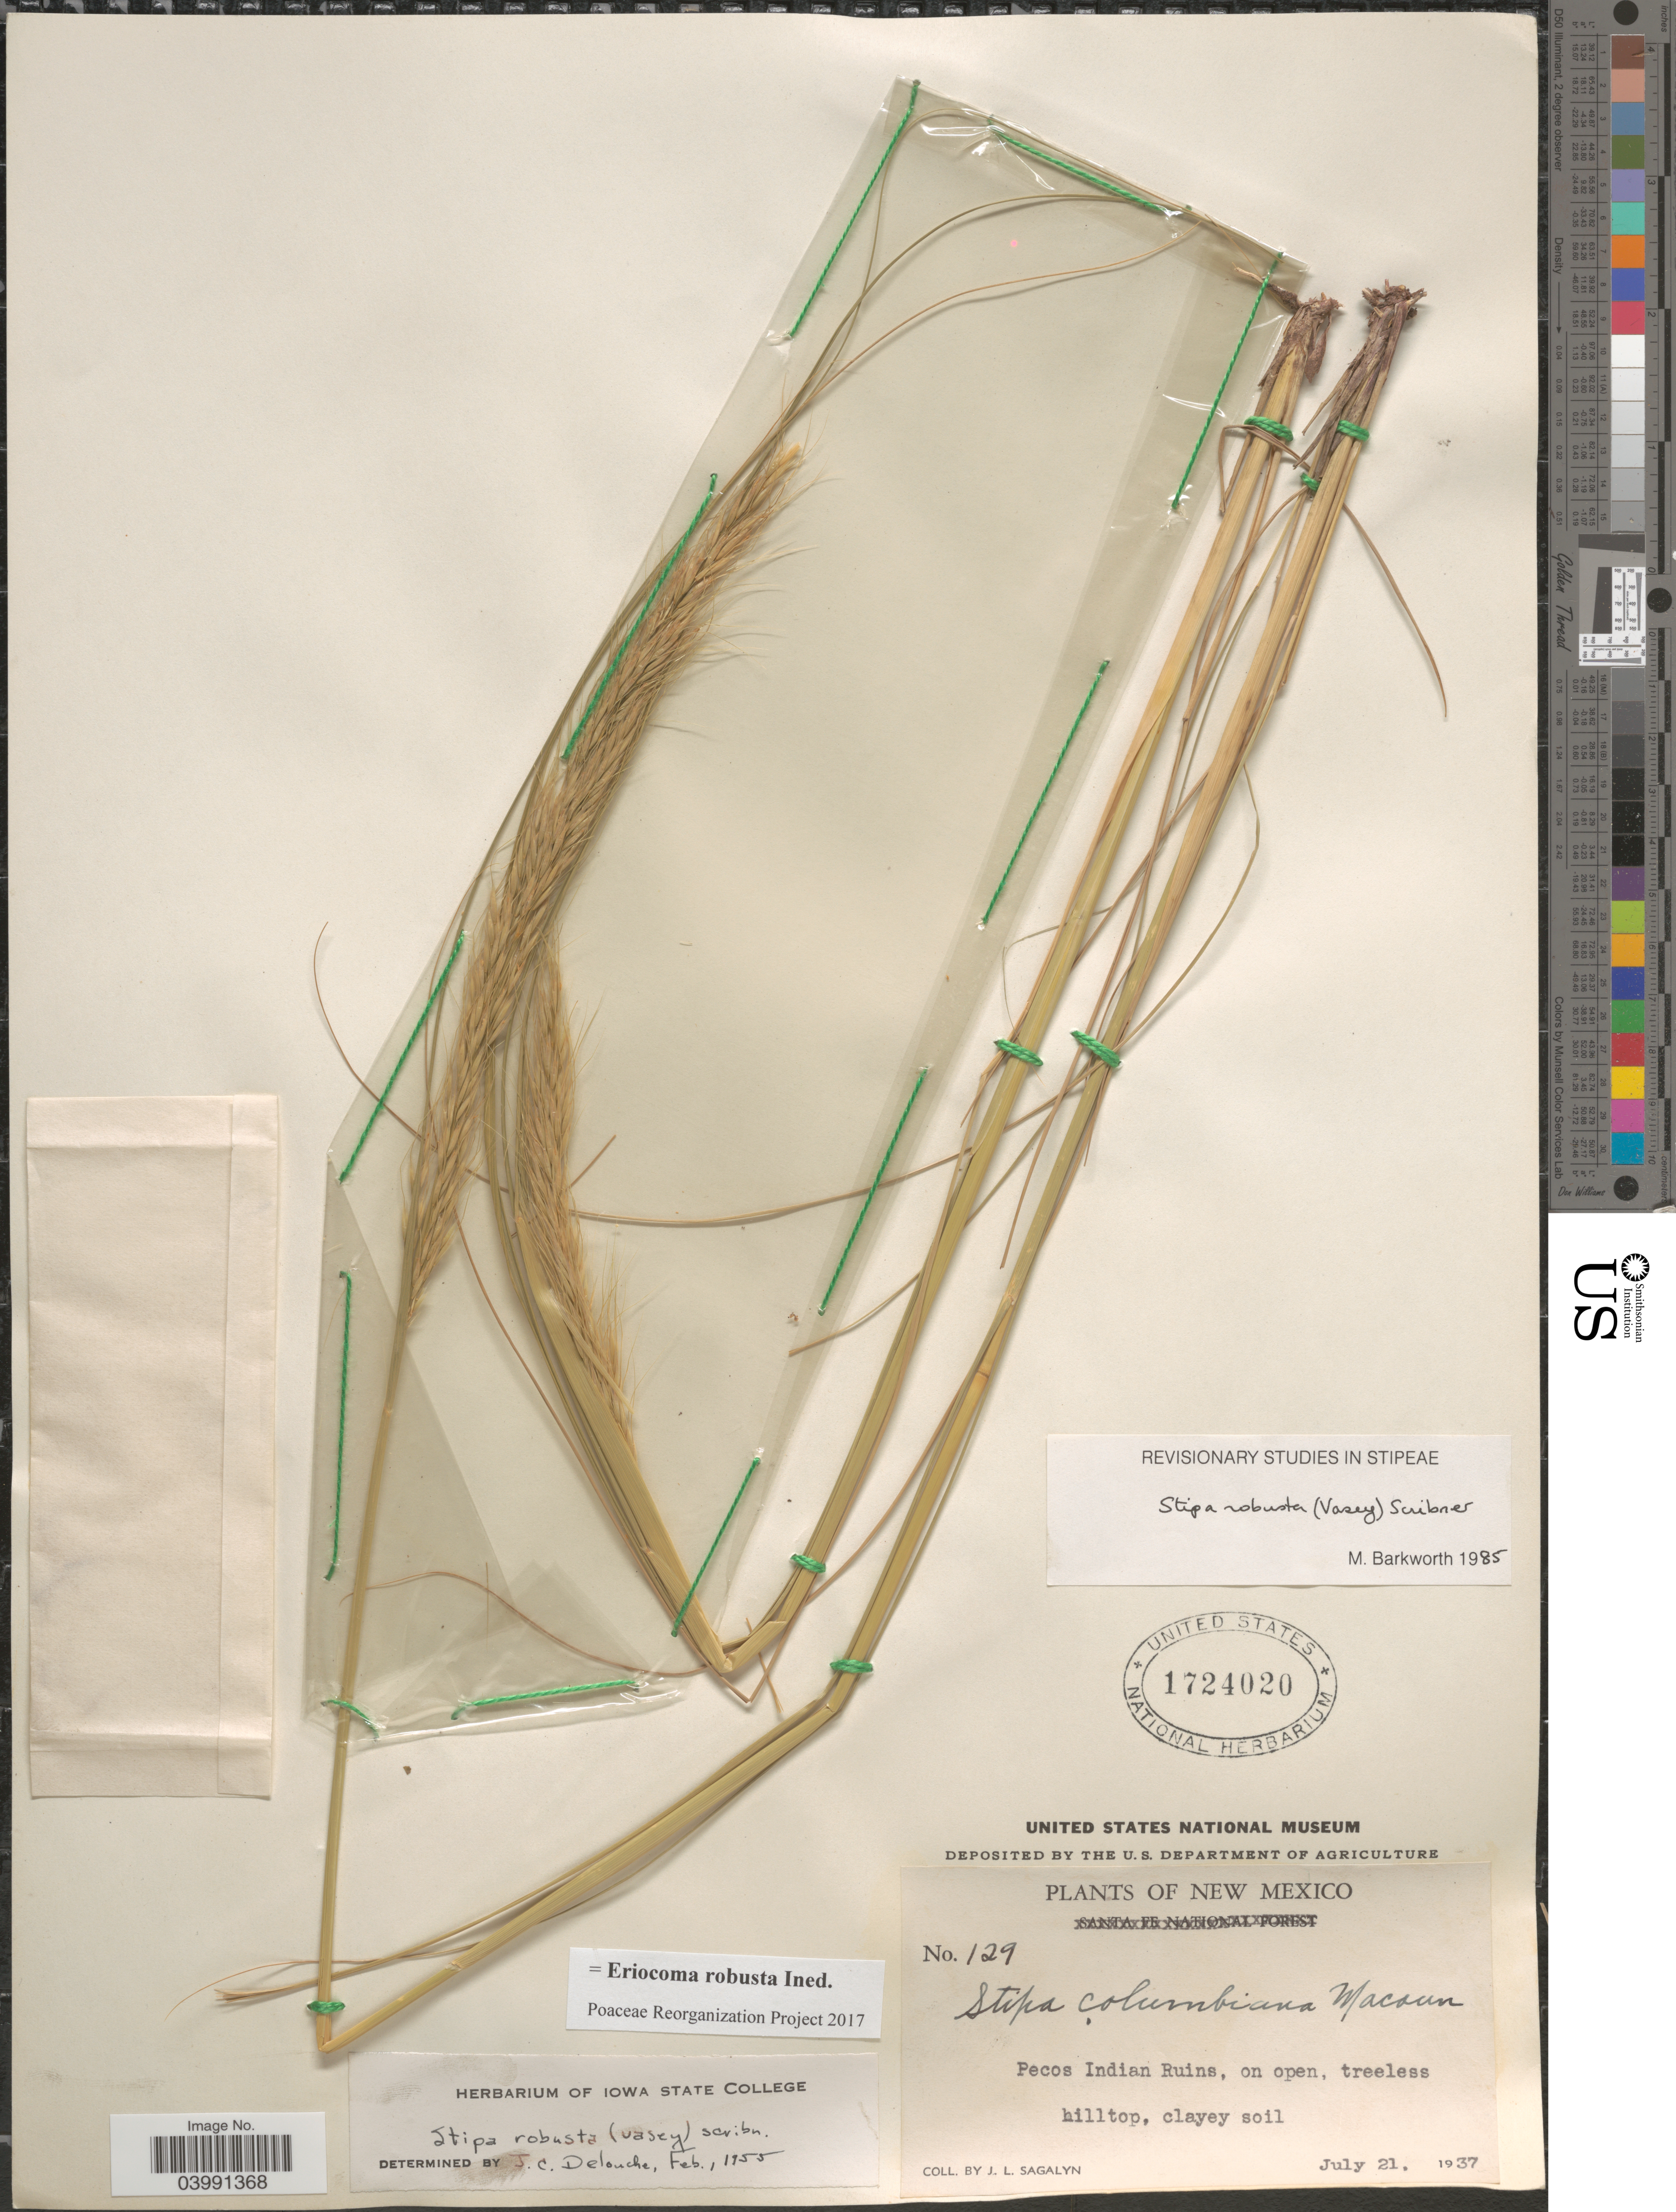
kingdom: Plantae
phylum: Tracheophyta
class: Liliopsida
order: Poales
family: Poaceae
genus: Eriocoma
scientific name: Eriocoma robusta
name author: (Vasey) Romasch.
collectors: J. Sagalyn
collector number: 129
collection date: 1937-07-21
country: United States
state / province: New Mexico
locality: Pecos Indian Ruins.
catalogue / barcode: US 1724020